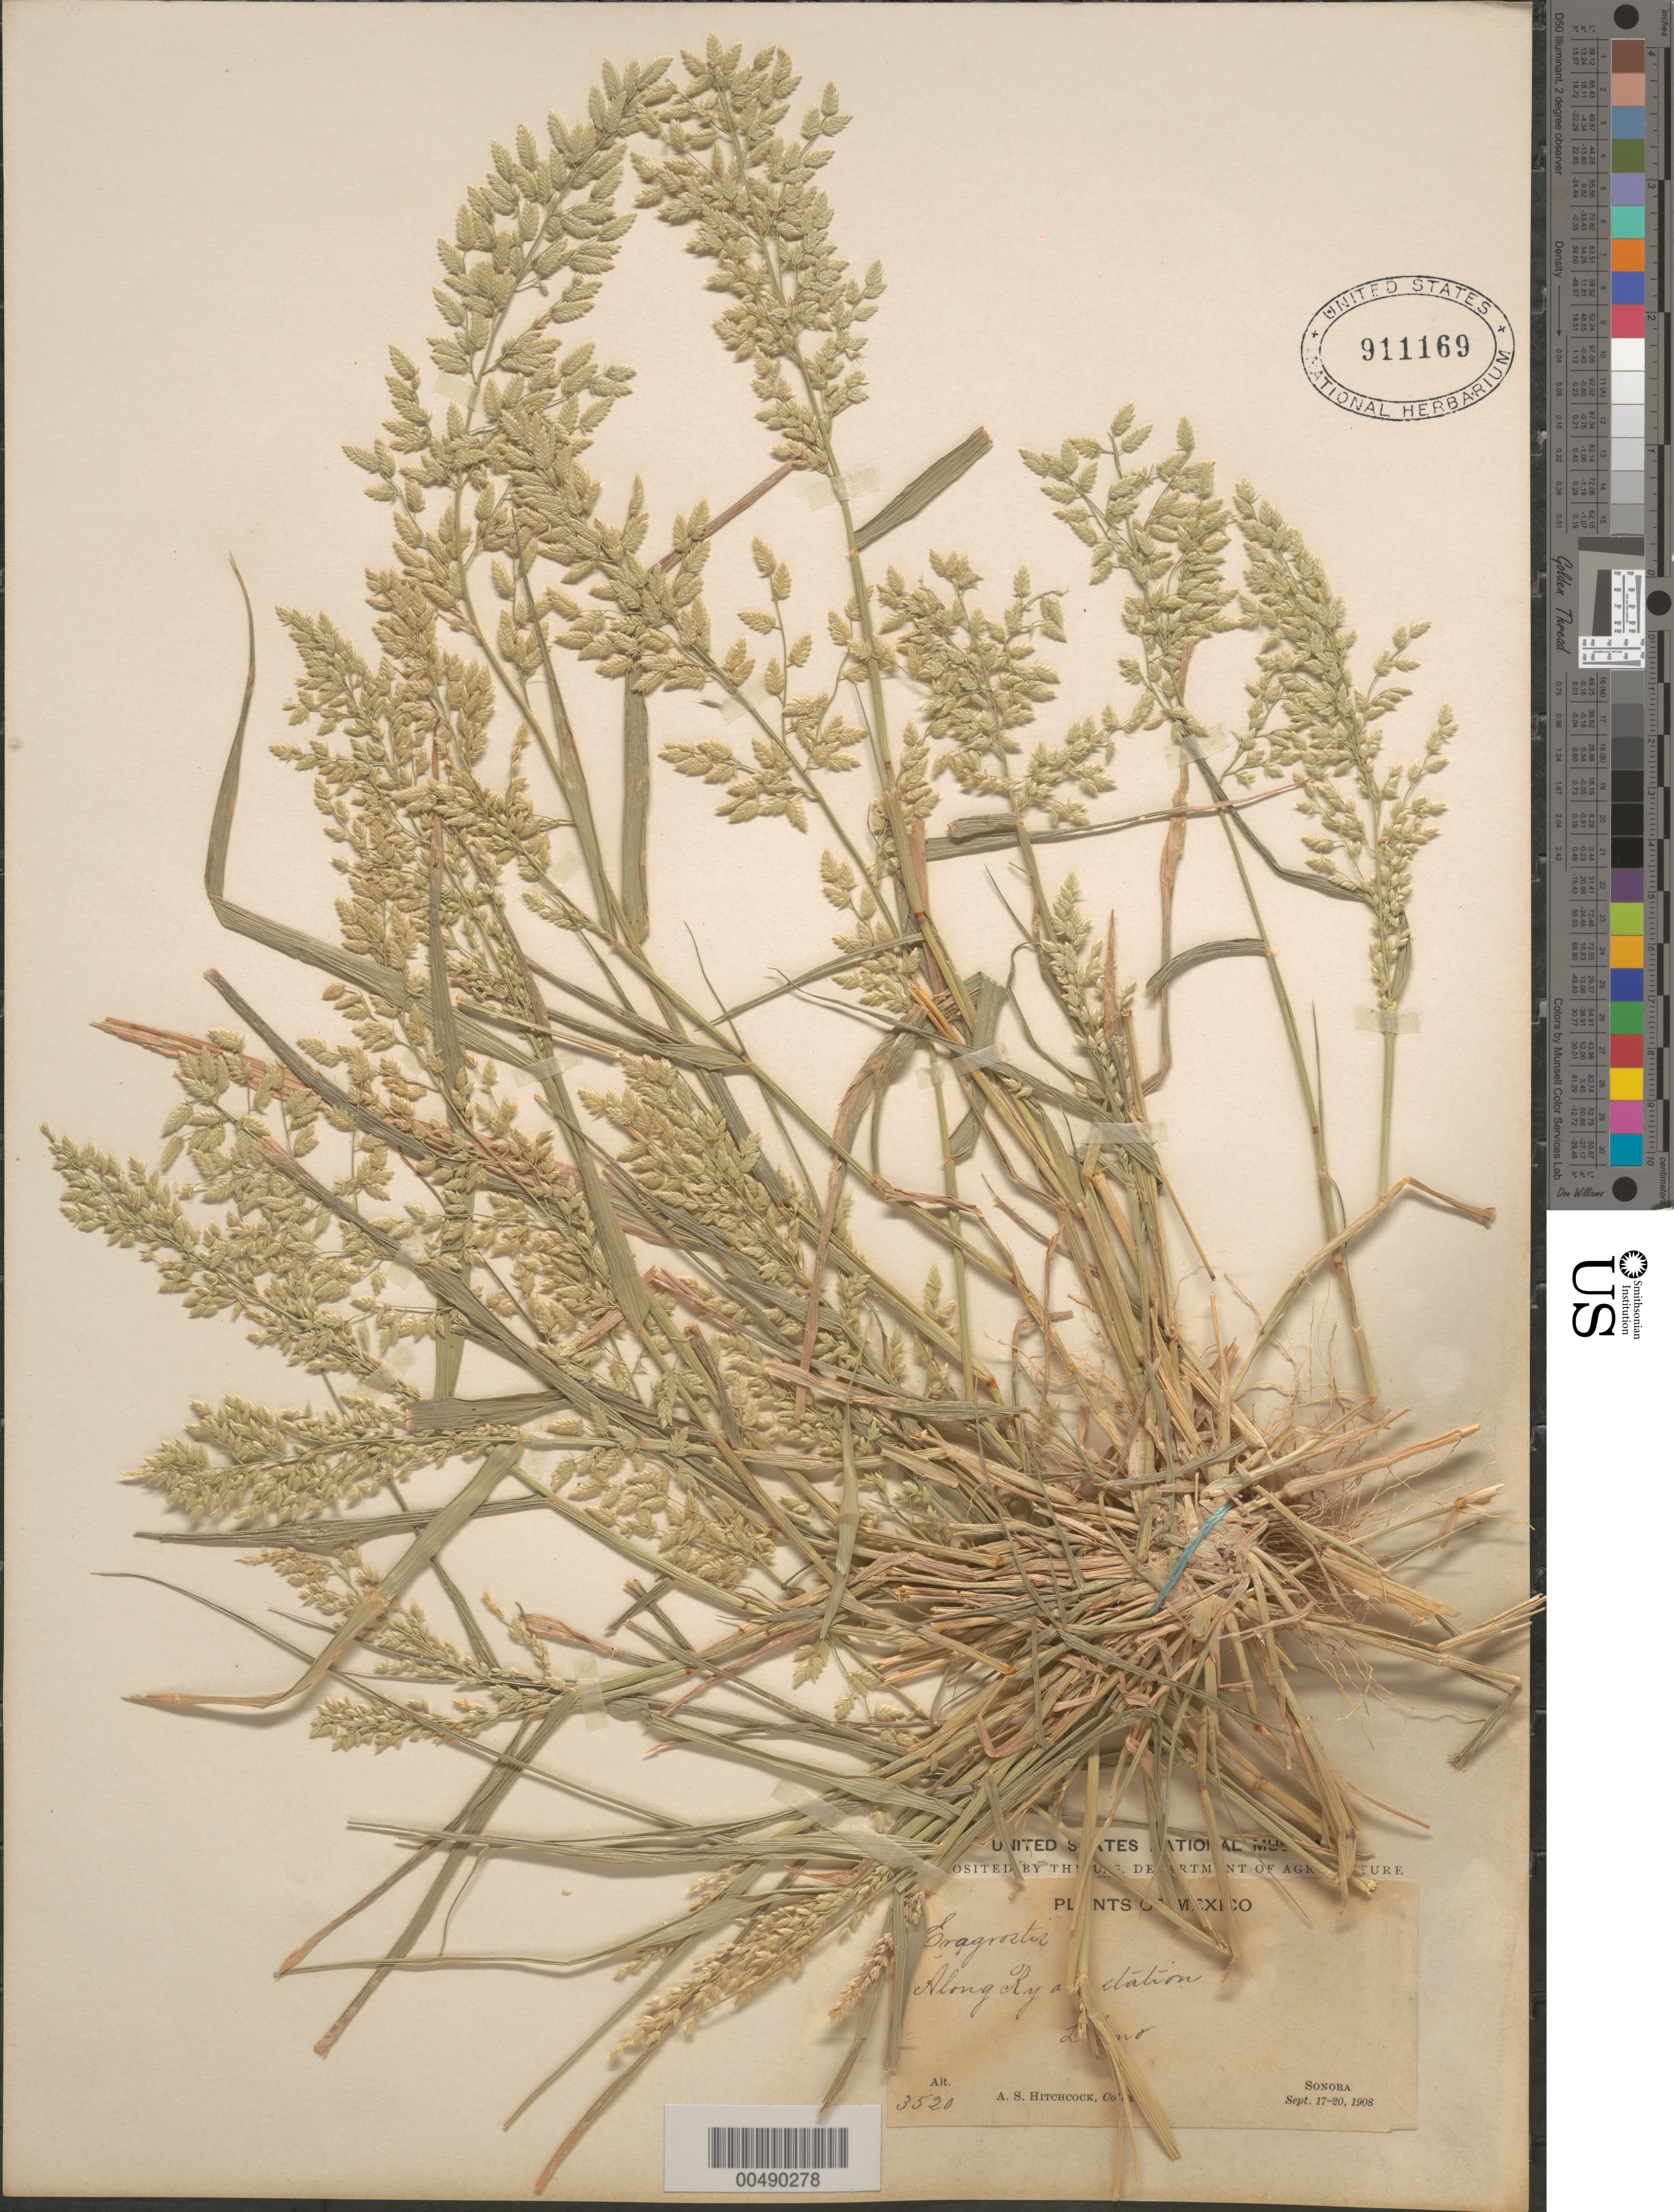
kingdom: Plantae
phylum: Tracheophyta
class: Liliopsida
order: Poales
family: Poaceae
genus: Eragrostis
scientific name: Eragrostis cilianensis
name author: (Bellardi) Vignolo ex Janch.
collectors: A. S. Hitchcock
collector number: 3520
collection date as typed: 17 Sep 1908 to 20 Sep 1908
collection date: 1908-09-17/1908-09-20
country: Mexico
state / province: Sonora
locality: Along Ry at station, Llano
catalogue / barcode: US 911169